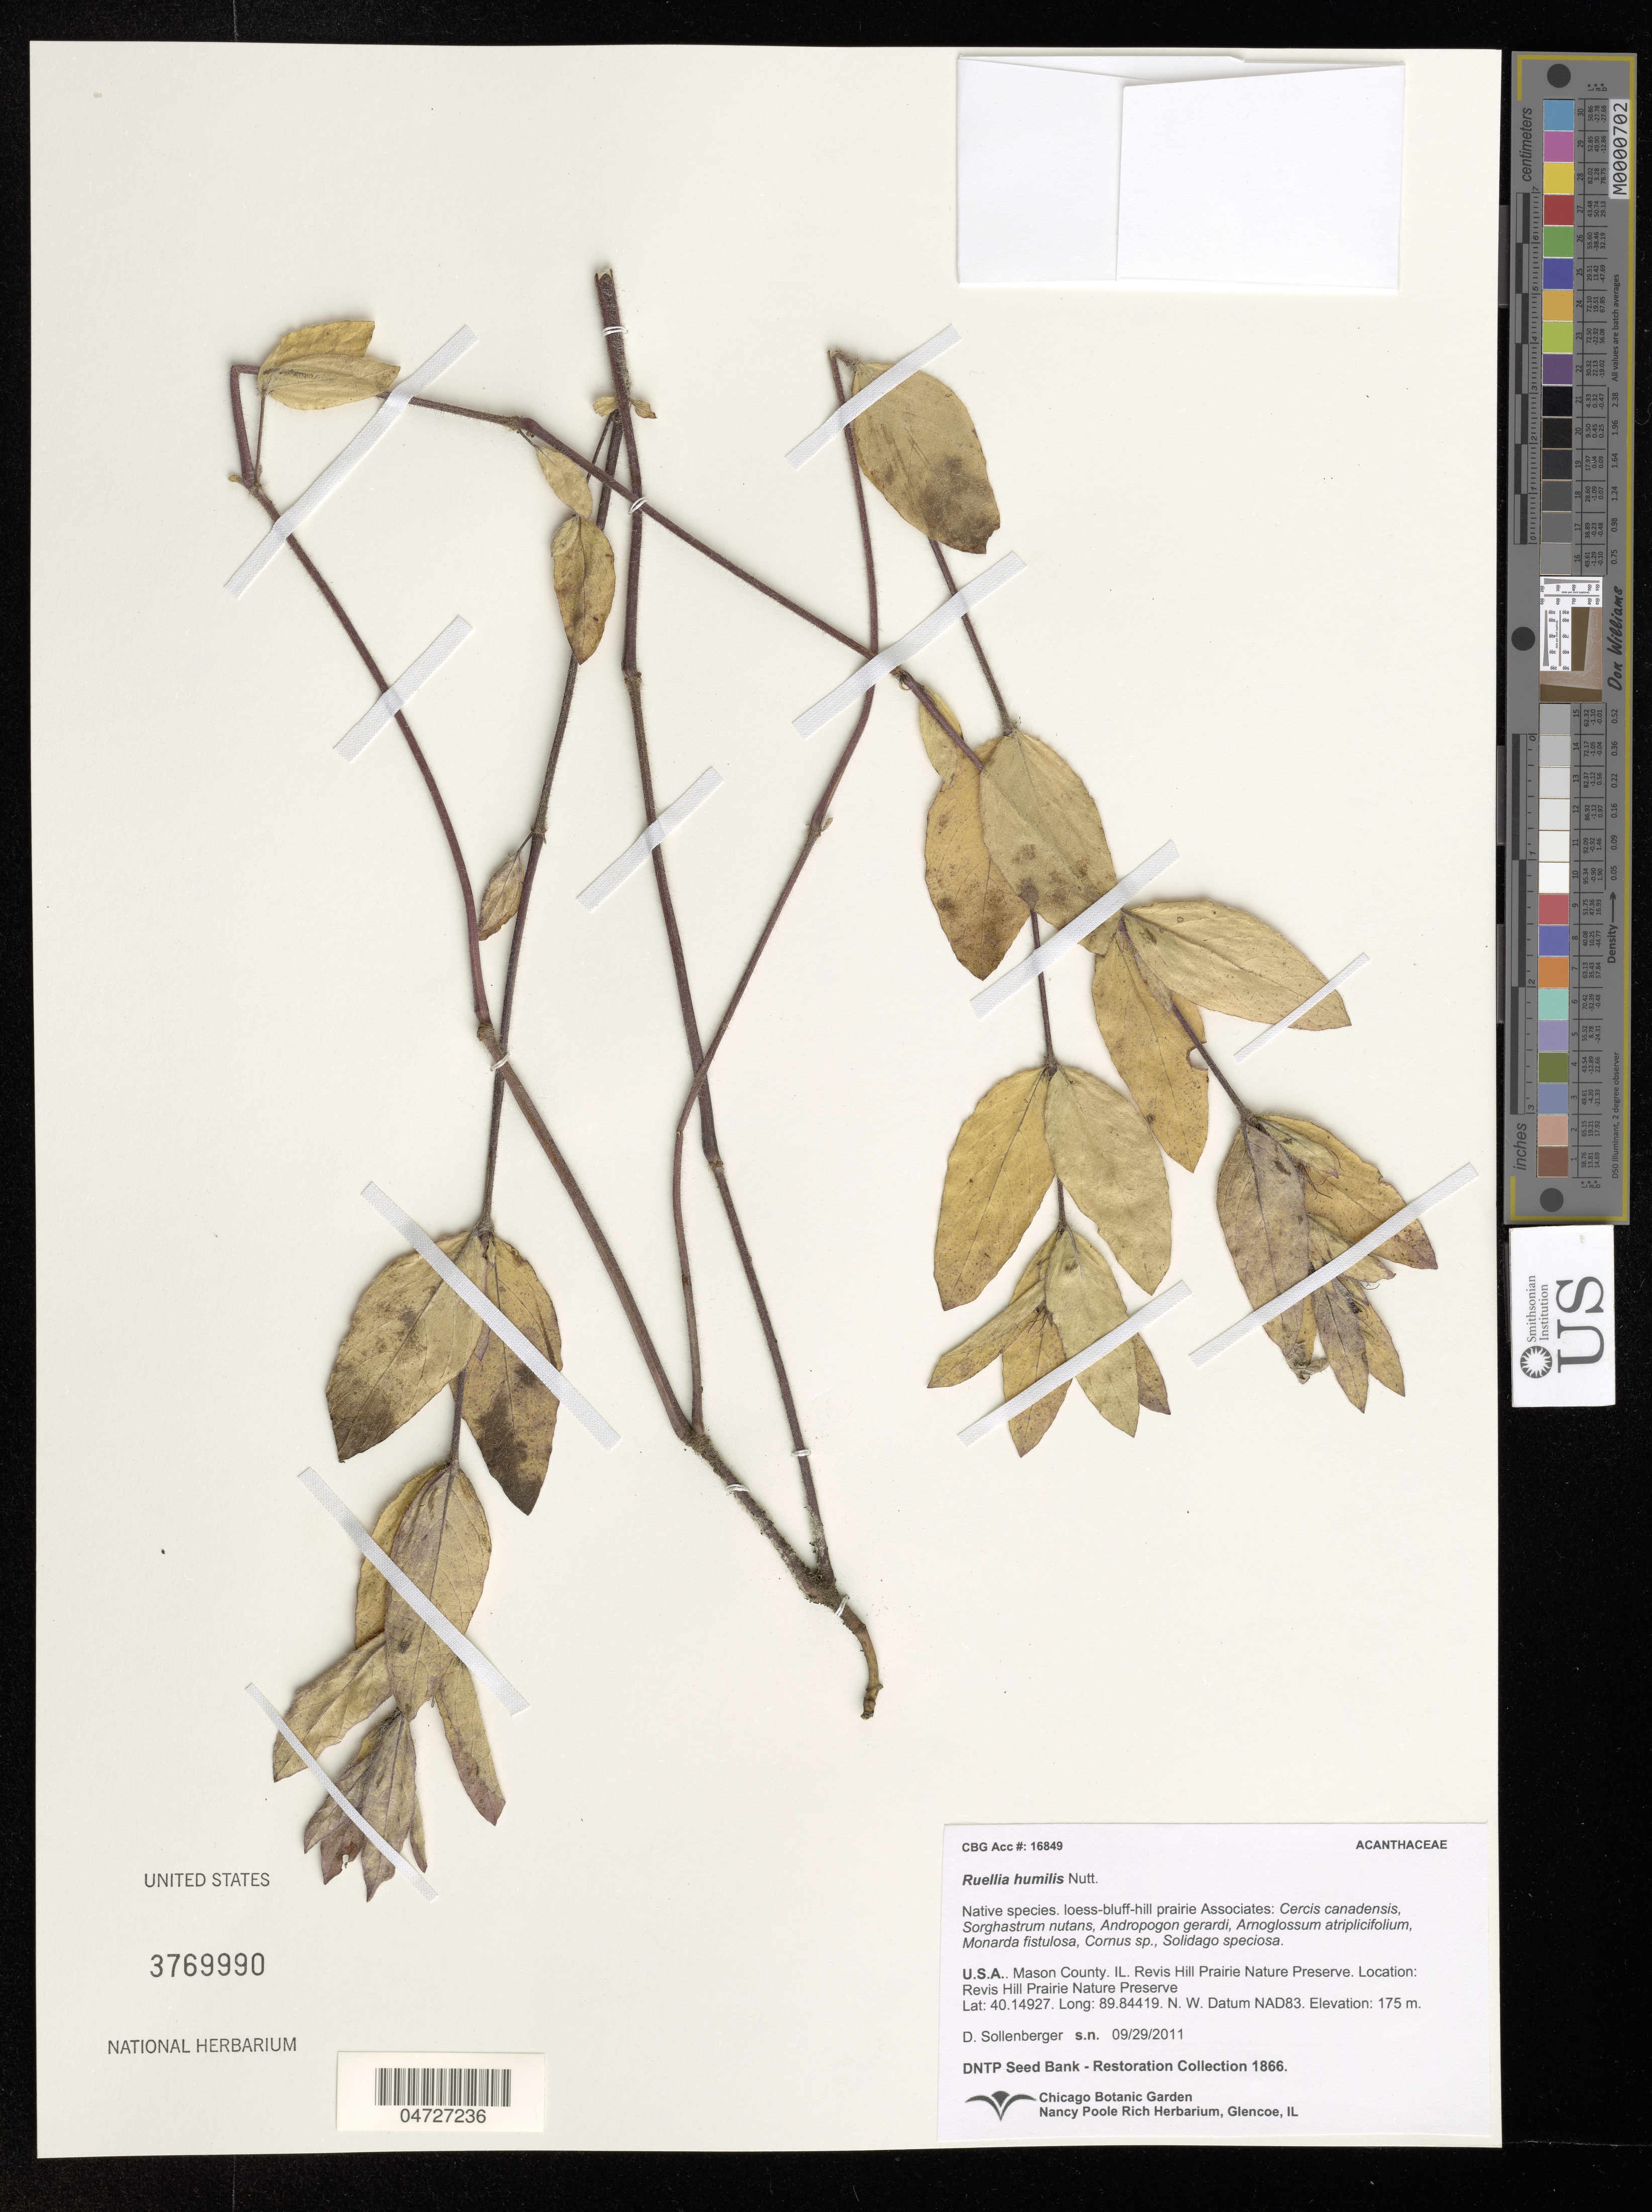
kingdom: Plantae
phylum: Tracheophyta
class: Magnoliopsida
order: Lamiales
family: Acanthaceae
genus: Ruellia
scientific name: Ruellia humilis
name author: Nutt.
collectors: D. Sollenberger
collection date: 2011-09-29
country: United States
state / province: Illinois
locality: Mason County. Revis Hill Prairie Nature Preserve.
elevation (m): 175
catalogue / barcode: US 3769990